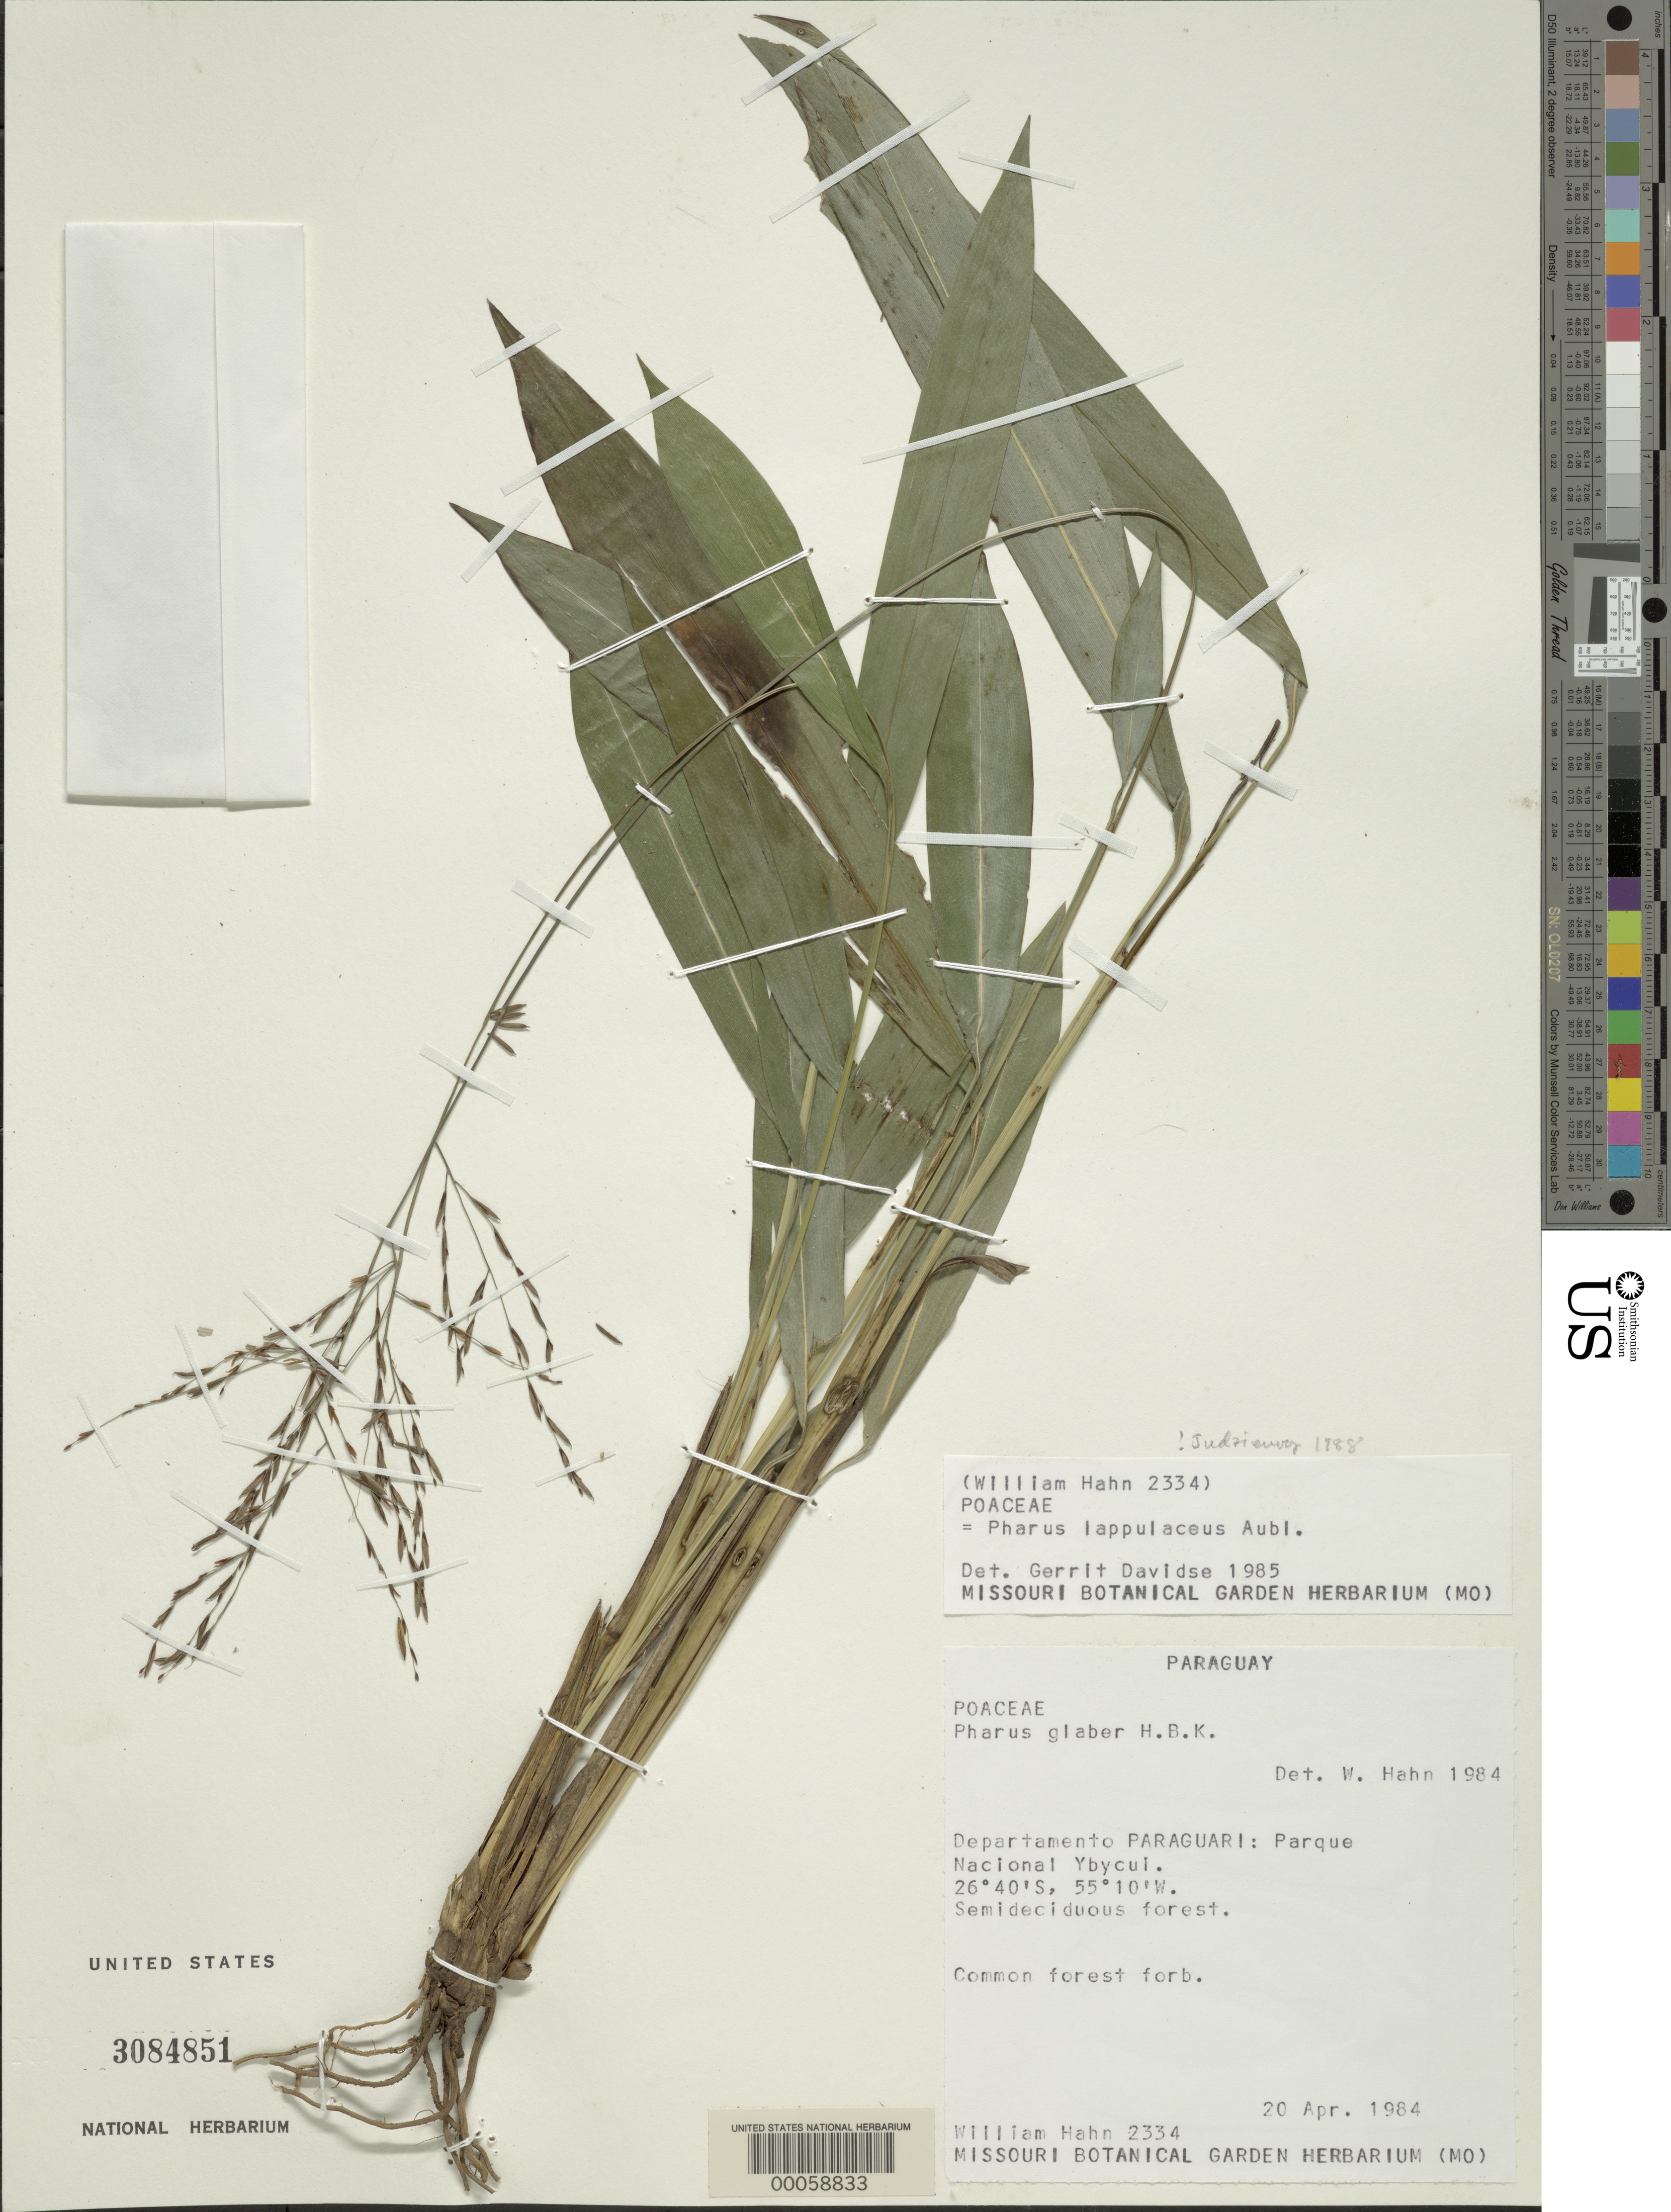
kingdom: Plantae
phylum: Tracheophyta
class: Liliopsida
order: Poales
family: Poaceae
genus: Pharus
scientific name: Pharus lappulaceus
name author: Aubl.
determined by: Davidse, Gerrit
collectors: W. J. Hahn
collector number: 2334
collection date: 1984-04-20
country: Paraguay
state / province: Paraguari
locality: Departamento Paraguari: Parque Nacional Ybycui, Semideciduous forest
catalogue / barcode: US 3084851